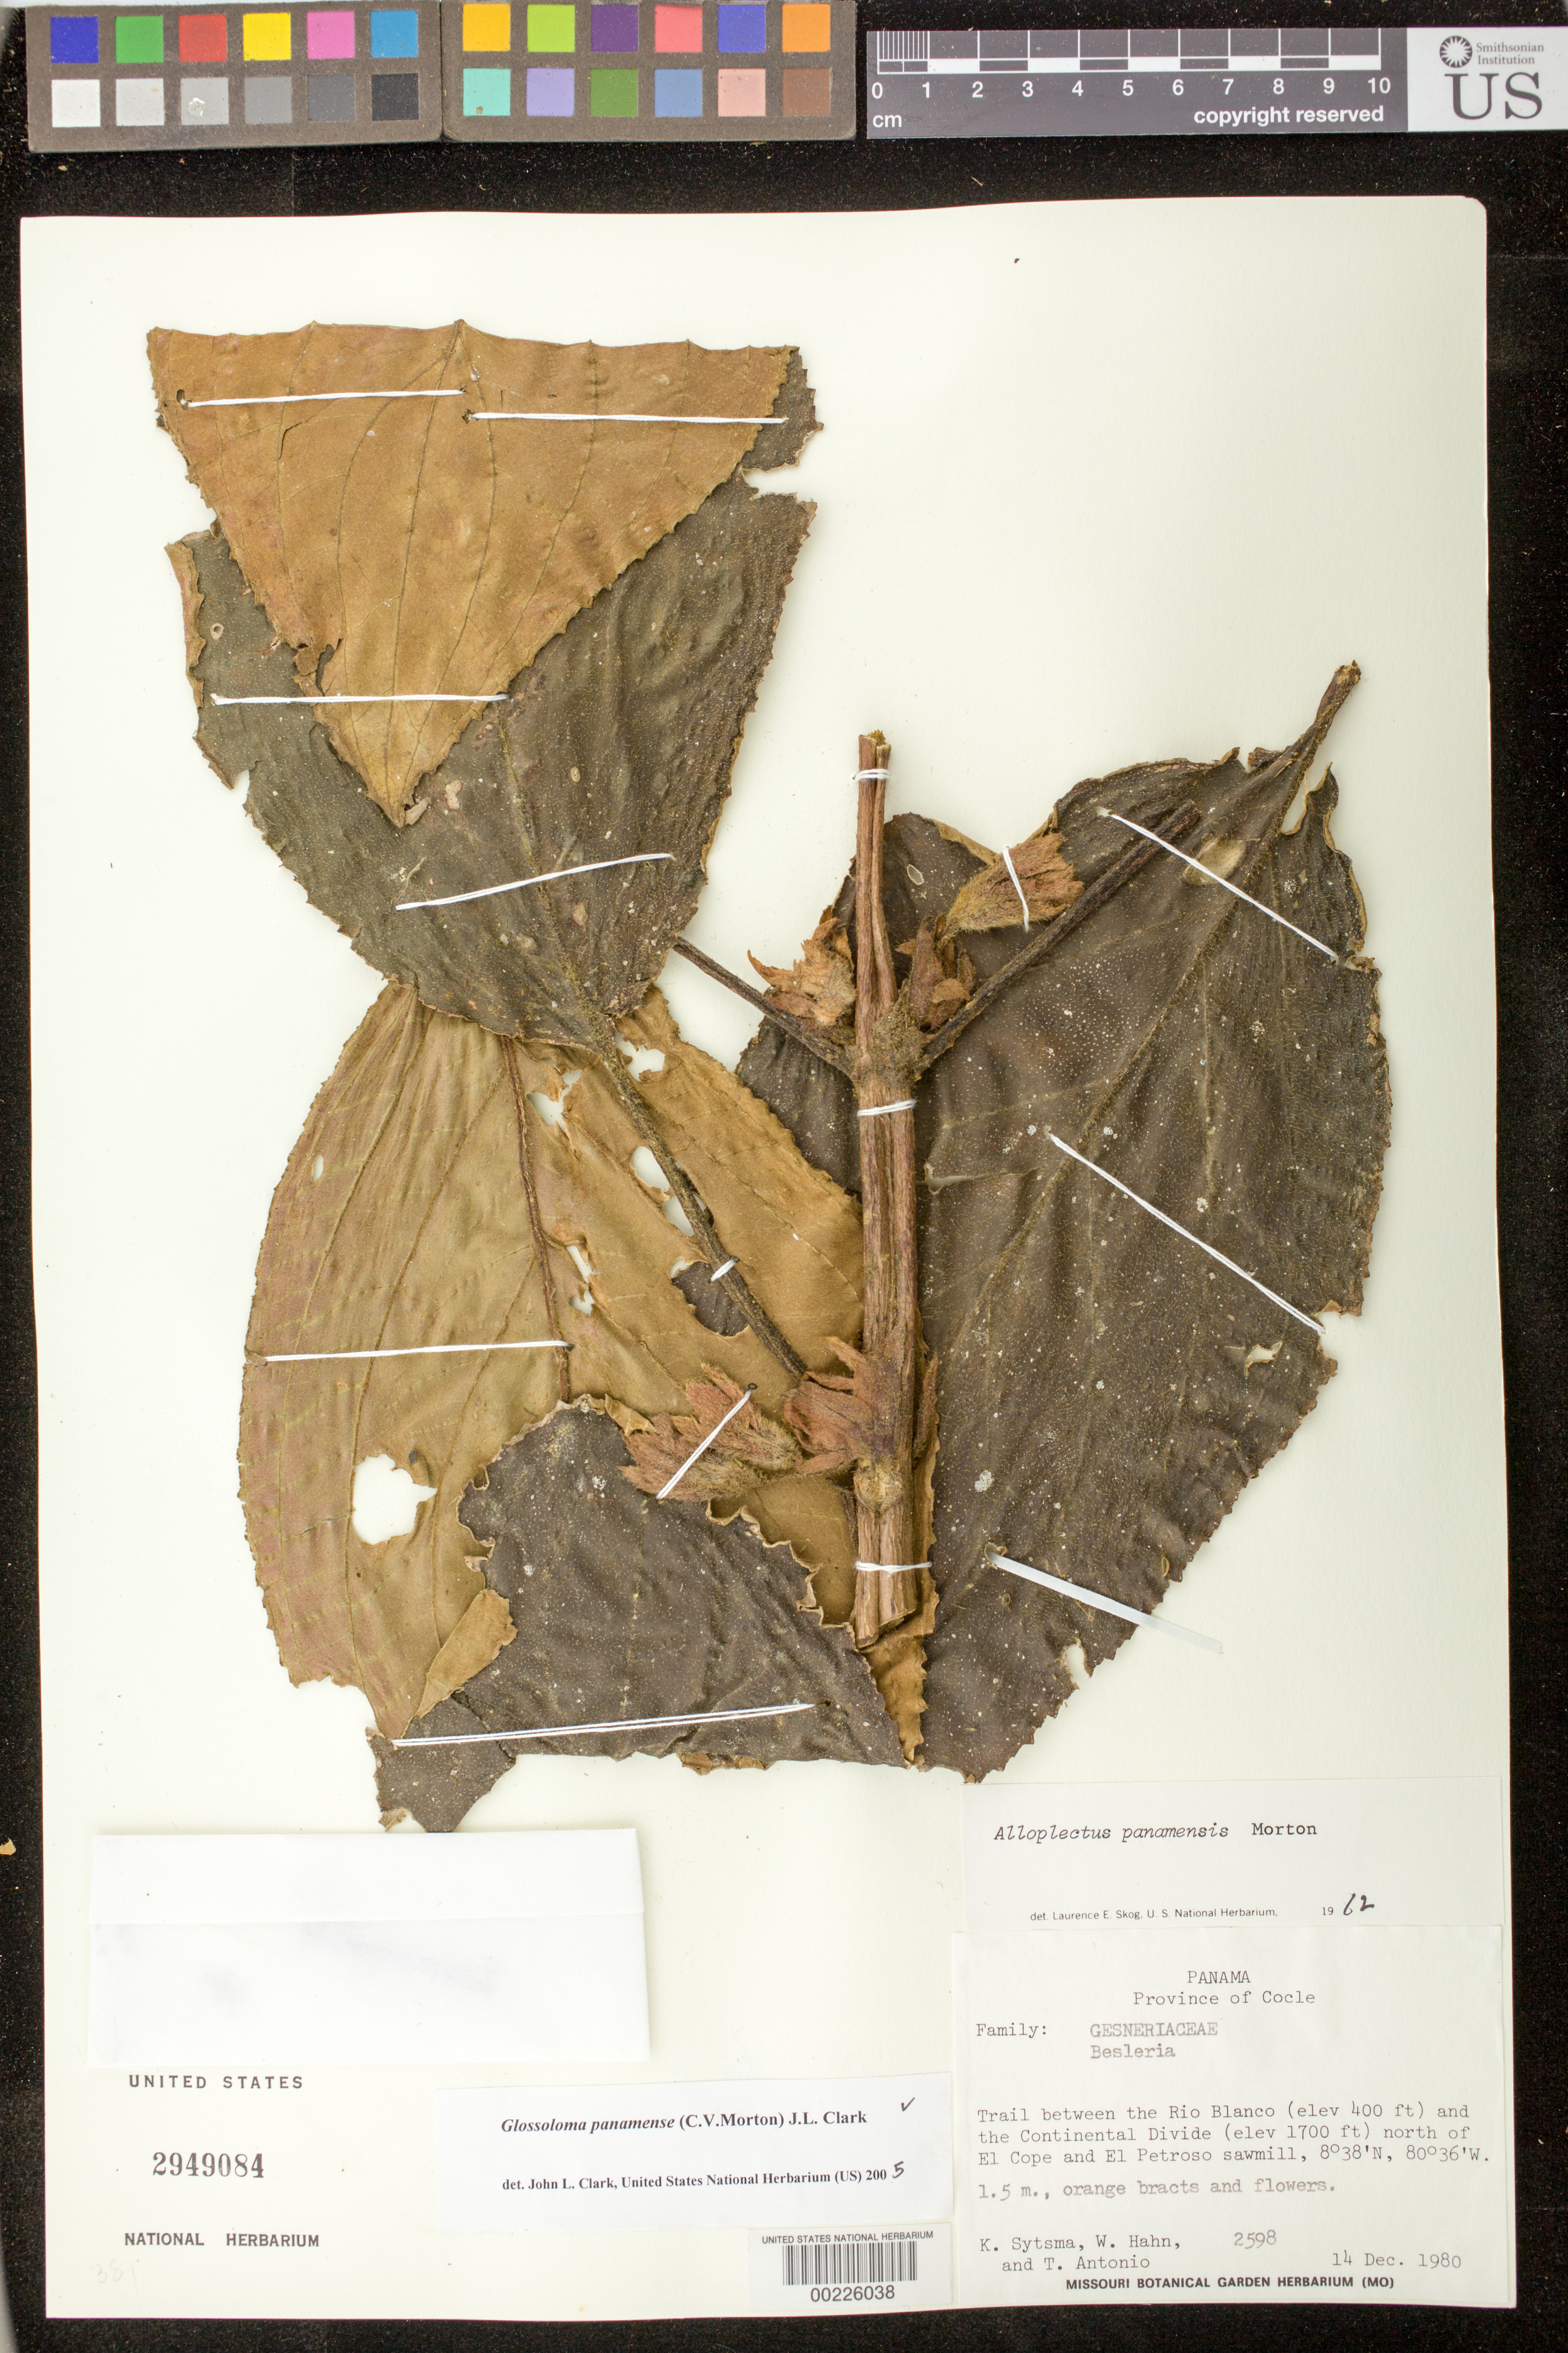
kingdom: Plantae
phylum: Tracheophyta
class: Magnoliopsida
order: Lamiales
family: Gesneriaceae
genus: Glossoloma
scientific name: Glossoloma panamense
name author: (C.V. Morton) J.L. Clark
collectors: K. J. Sytsma, W. Hahn & T. Antonio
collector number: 2598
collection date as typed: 14 Dec 1980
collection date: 1980-12-14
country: Panama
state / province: Coclé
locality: Trail between the Rio Blanco (elev 400 ft) and the continental divide (elev 1700 ft) N of El Cope and El Petroso sawmill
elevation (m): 122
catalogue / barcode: US 2949084